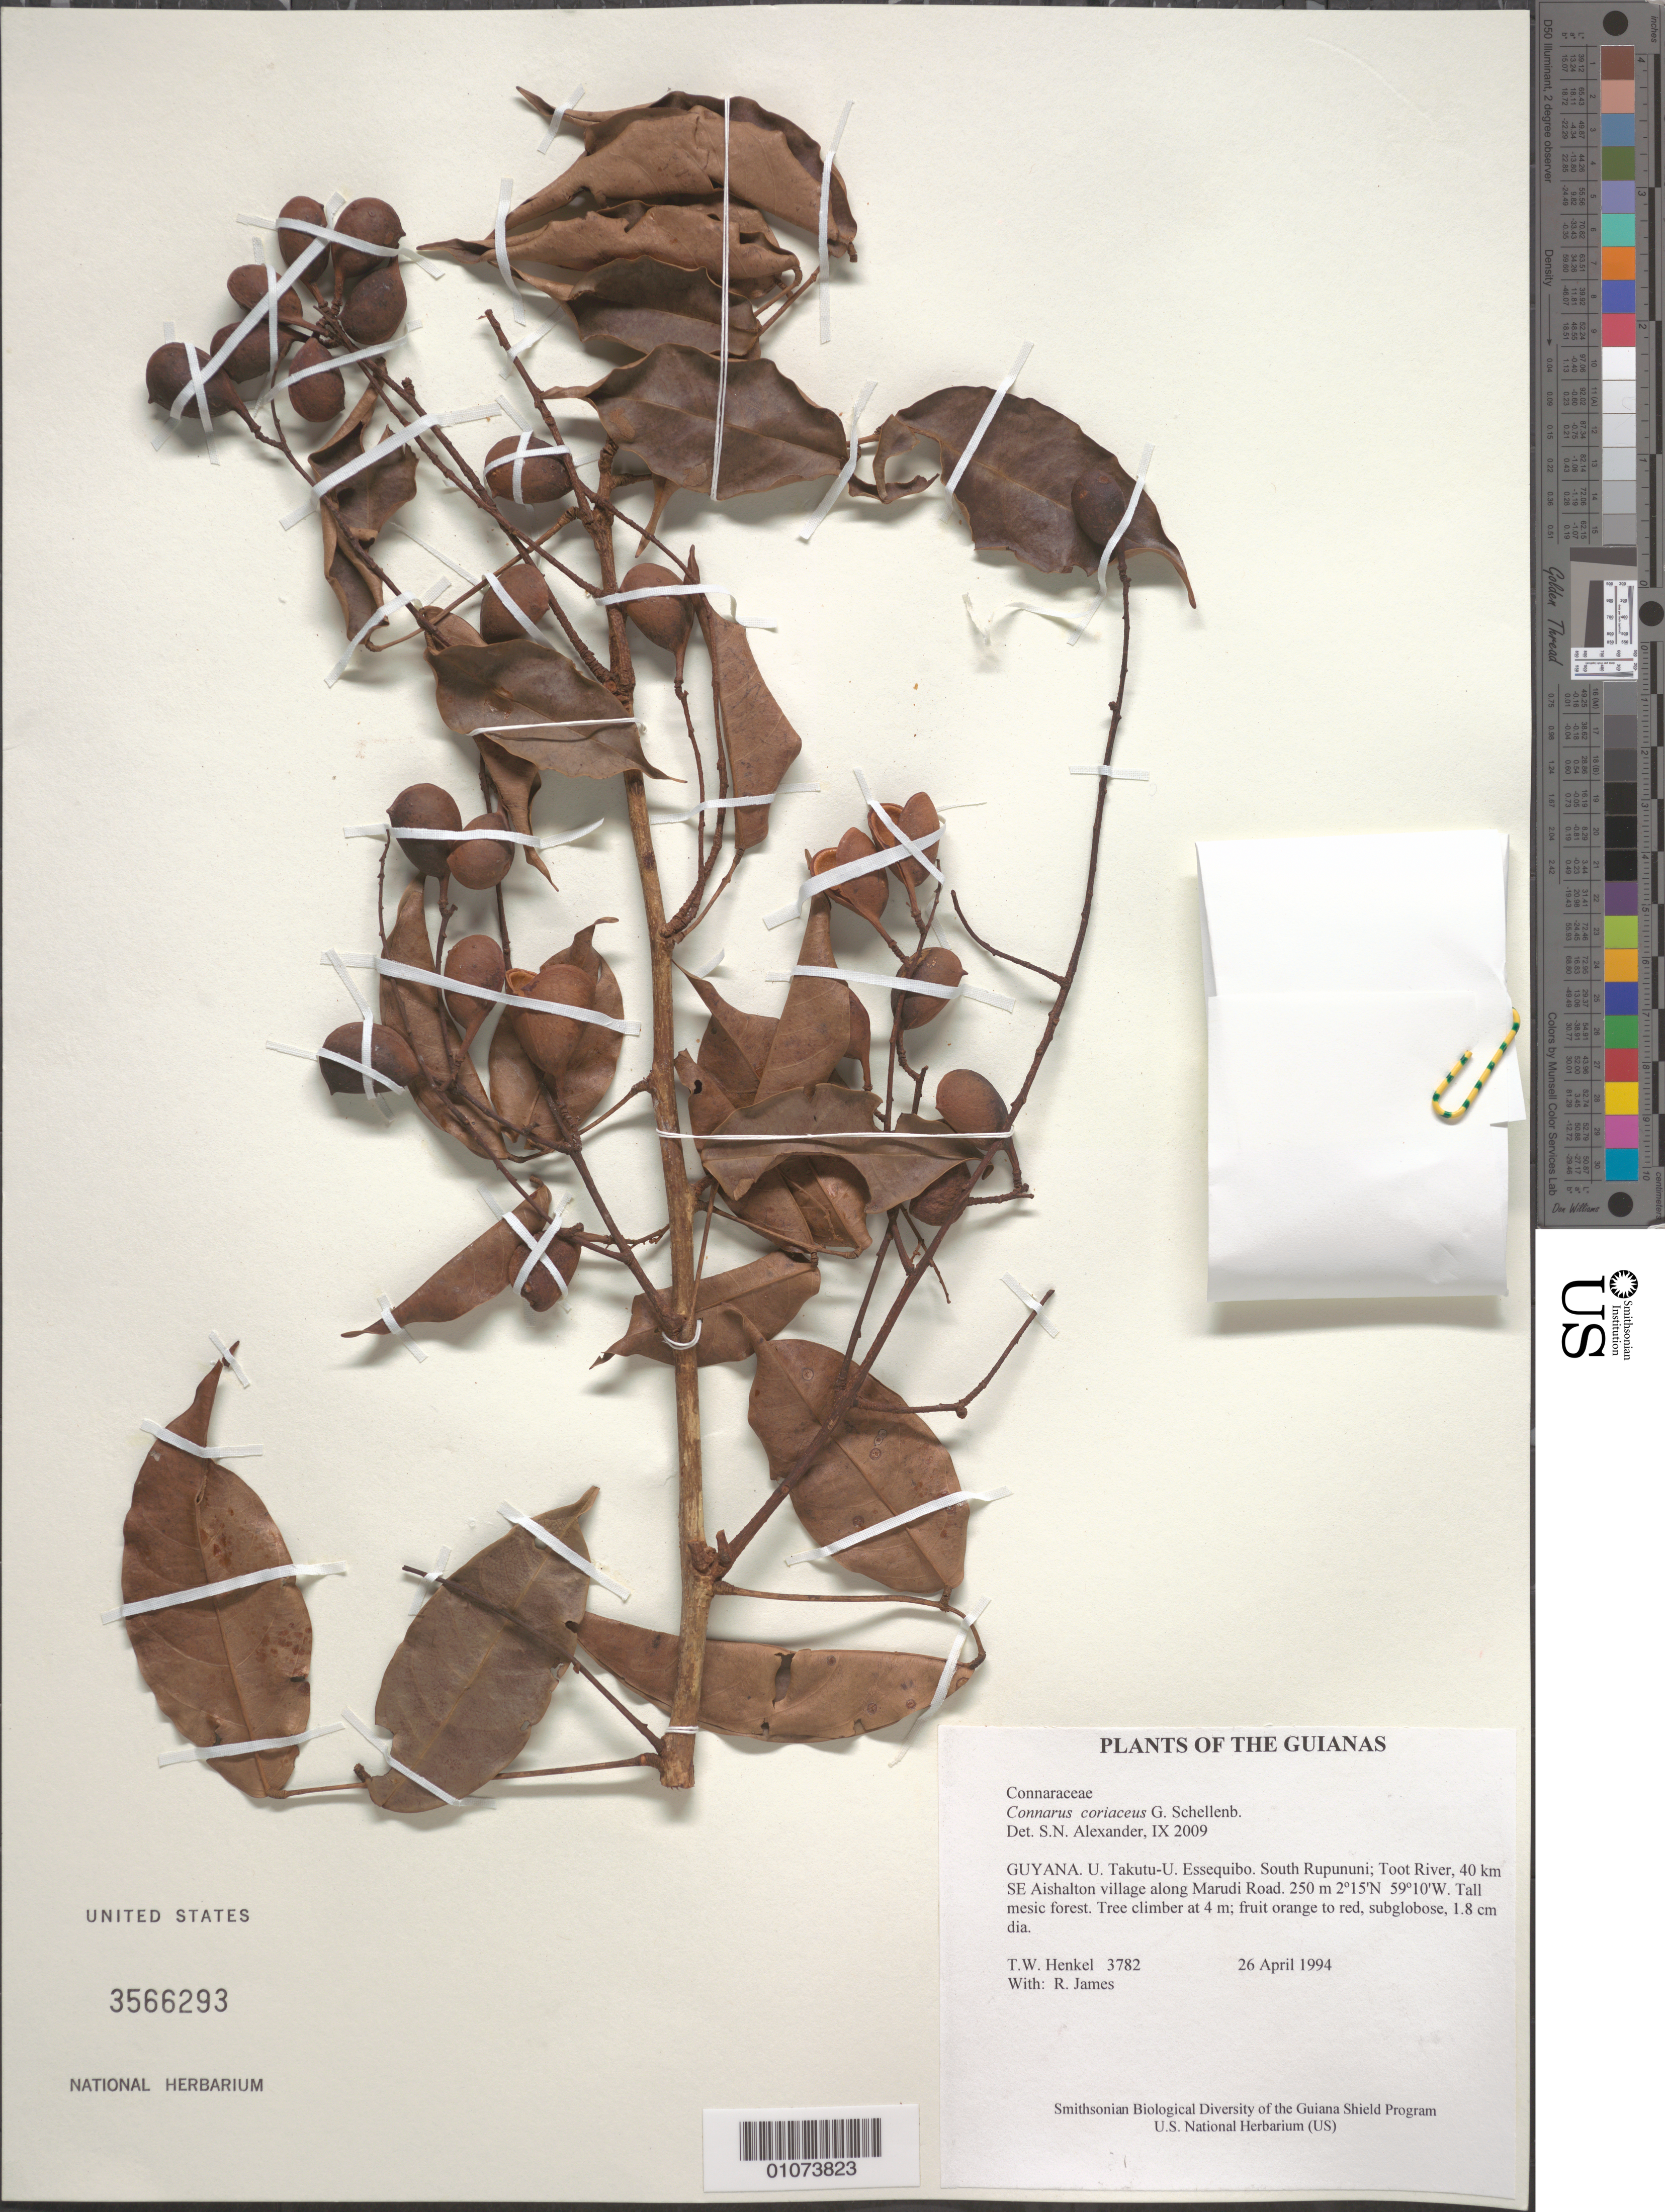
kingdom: Plantae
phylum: Tracheophyta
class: Magnoliopsida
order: Oxalidales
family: Connaraceae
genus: Connarus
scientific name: Connarus coriaceus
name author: G. Schellenb.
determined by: Alexander, S. N.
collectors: T. Henkel & R. James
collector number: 3782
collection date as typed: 26 April 1994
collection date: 1994-04-26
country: Guyana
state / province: U. Takutu-U. Essequibo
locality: South Rupununi; Toot River, 40 km SE Aishalton village along Marudi Road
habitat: Tall mesic forest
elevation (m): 250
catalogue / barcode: US 3566293